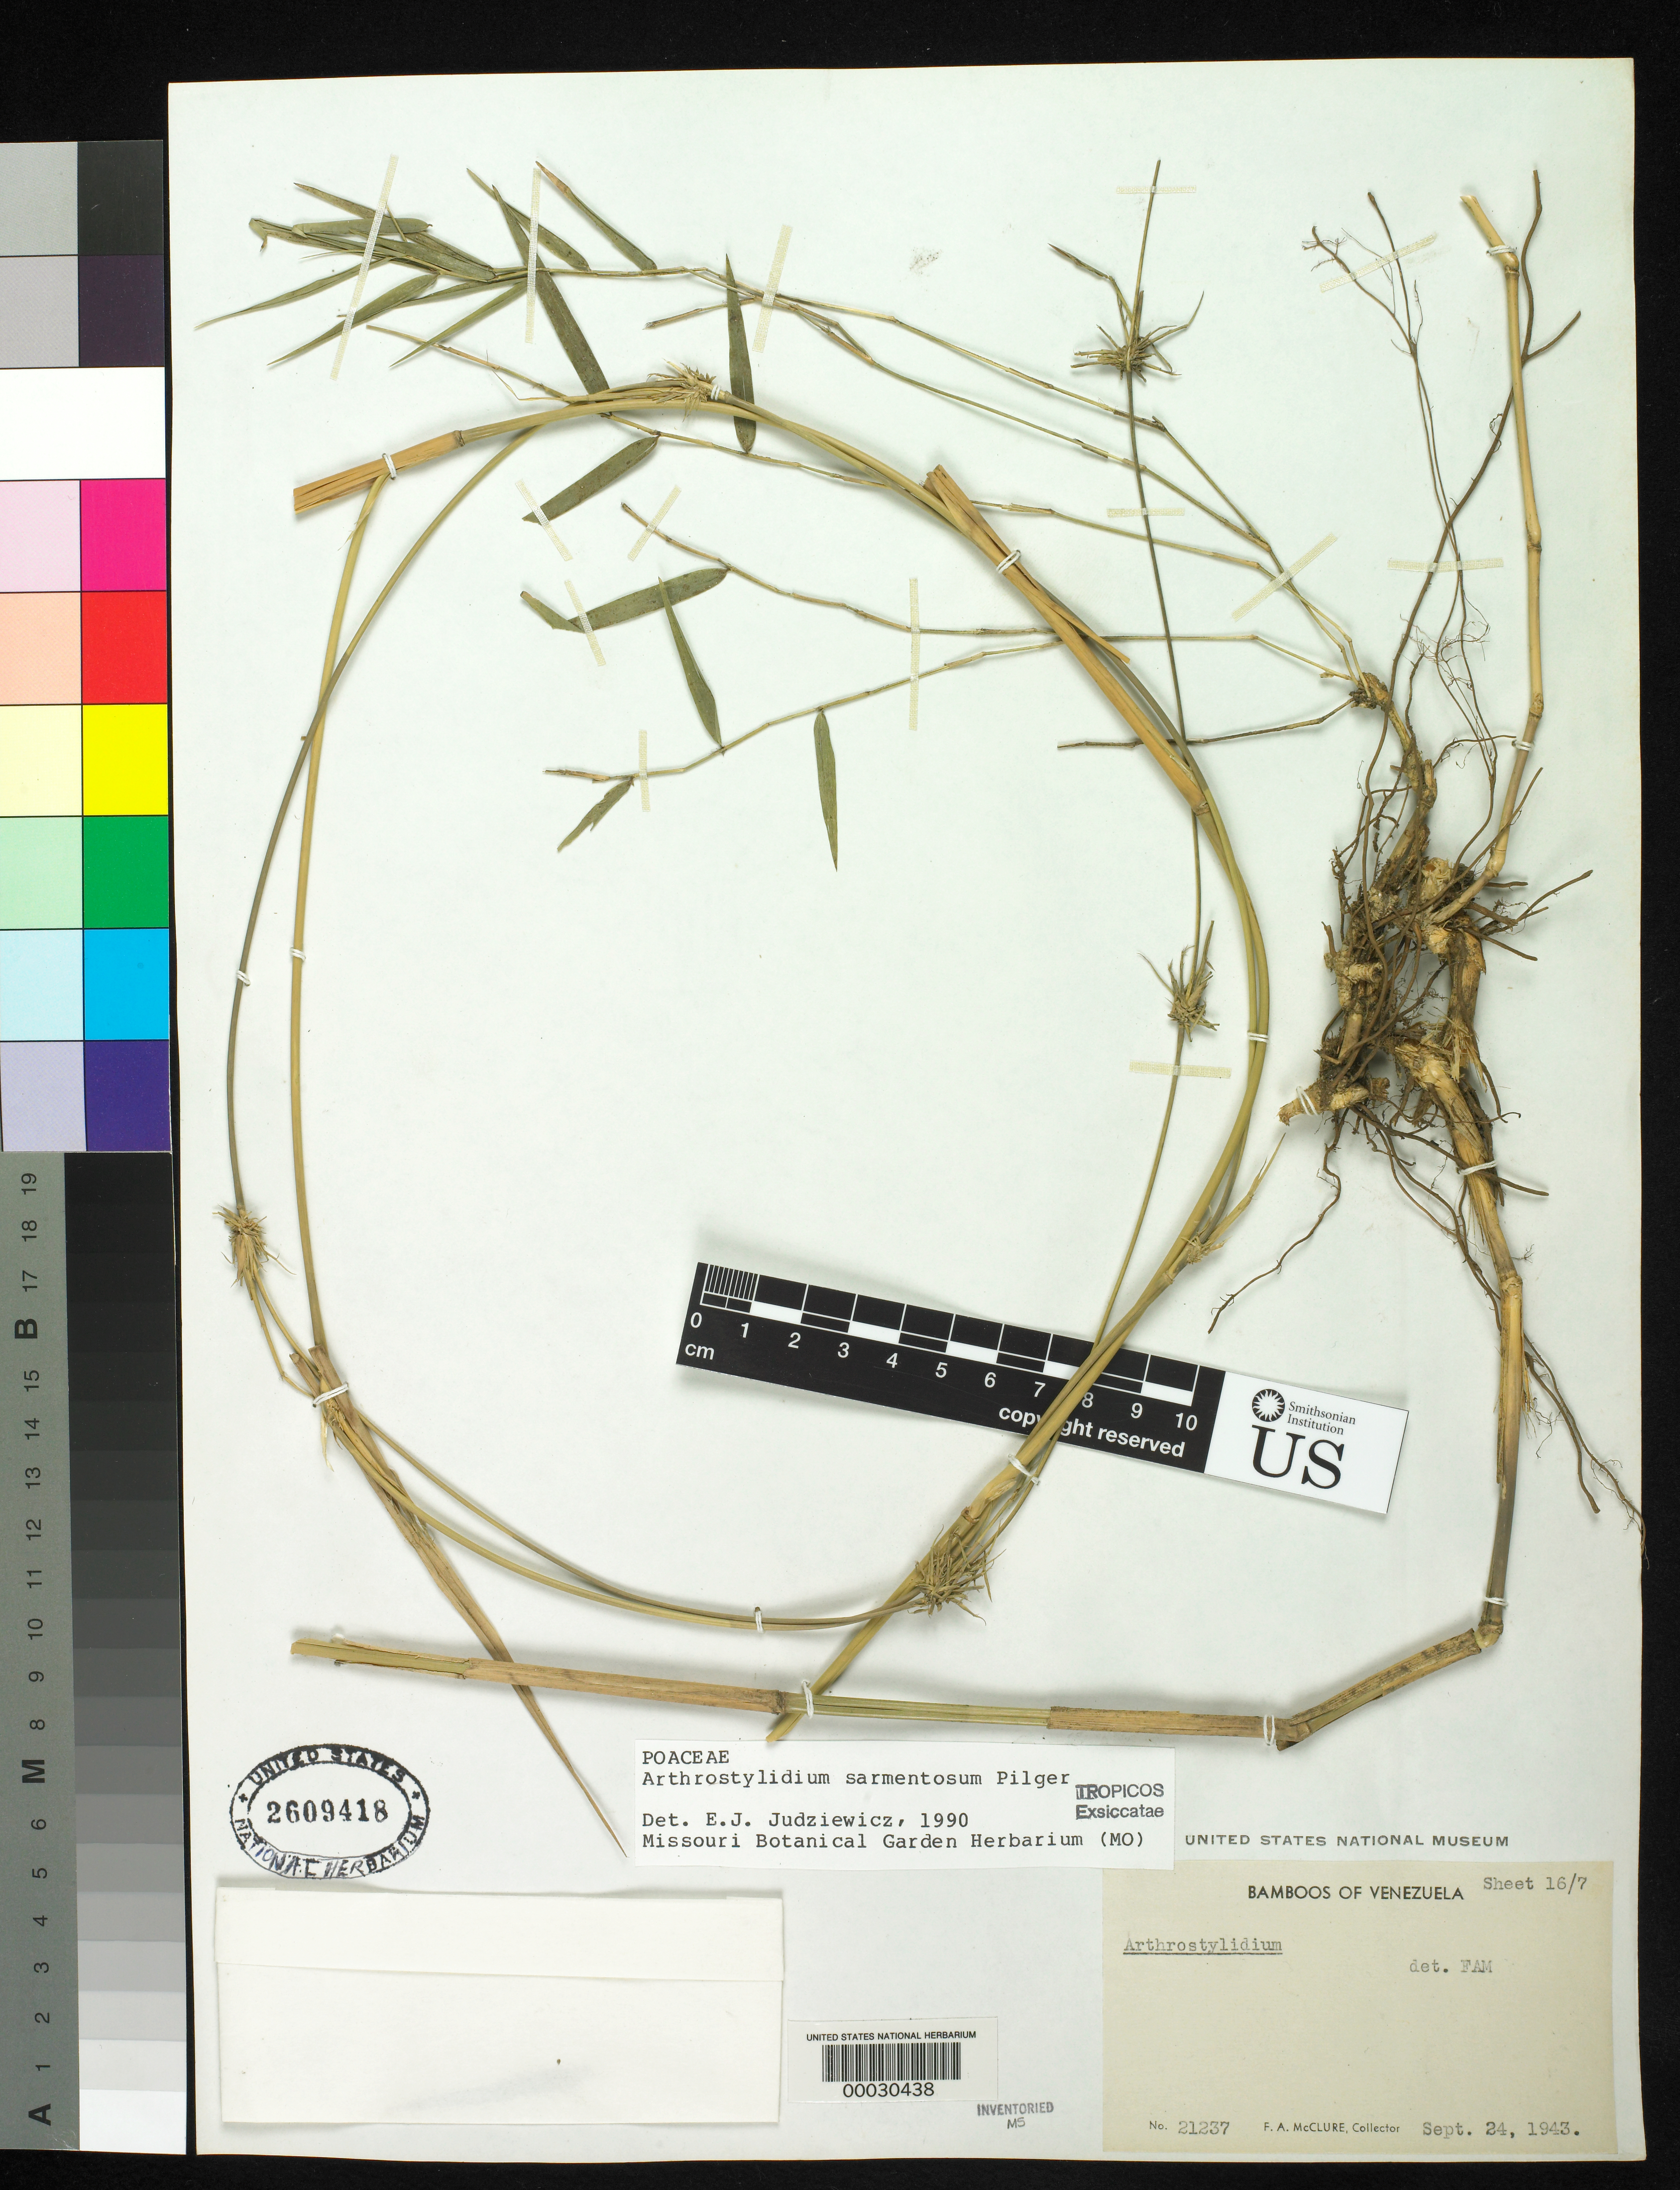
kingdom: Plantae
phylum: Tracheophyta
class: Liliopsida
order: Poales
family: Poaceae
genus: Arthrostylidium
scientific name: Arthrostylidium sarmentosum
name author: Pilg. in Urb.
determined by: Judziewicz, E. J.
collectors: F. A. McClure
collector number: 21237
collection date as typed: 24 Sep 1943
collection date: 1943-09-24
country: Venezuela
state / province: Distrito Federal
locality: El junquito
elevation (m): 1800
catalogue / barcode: US 2609418